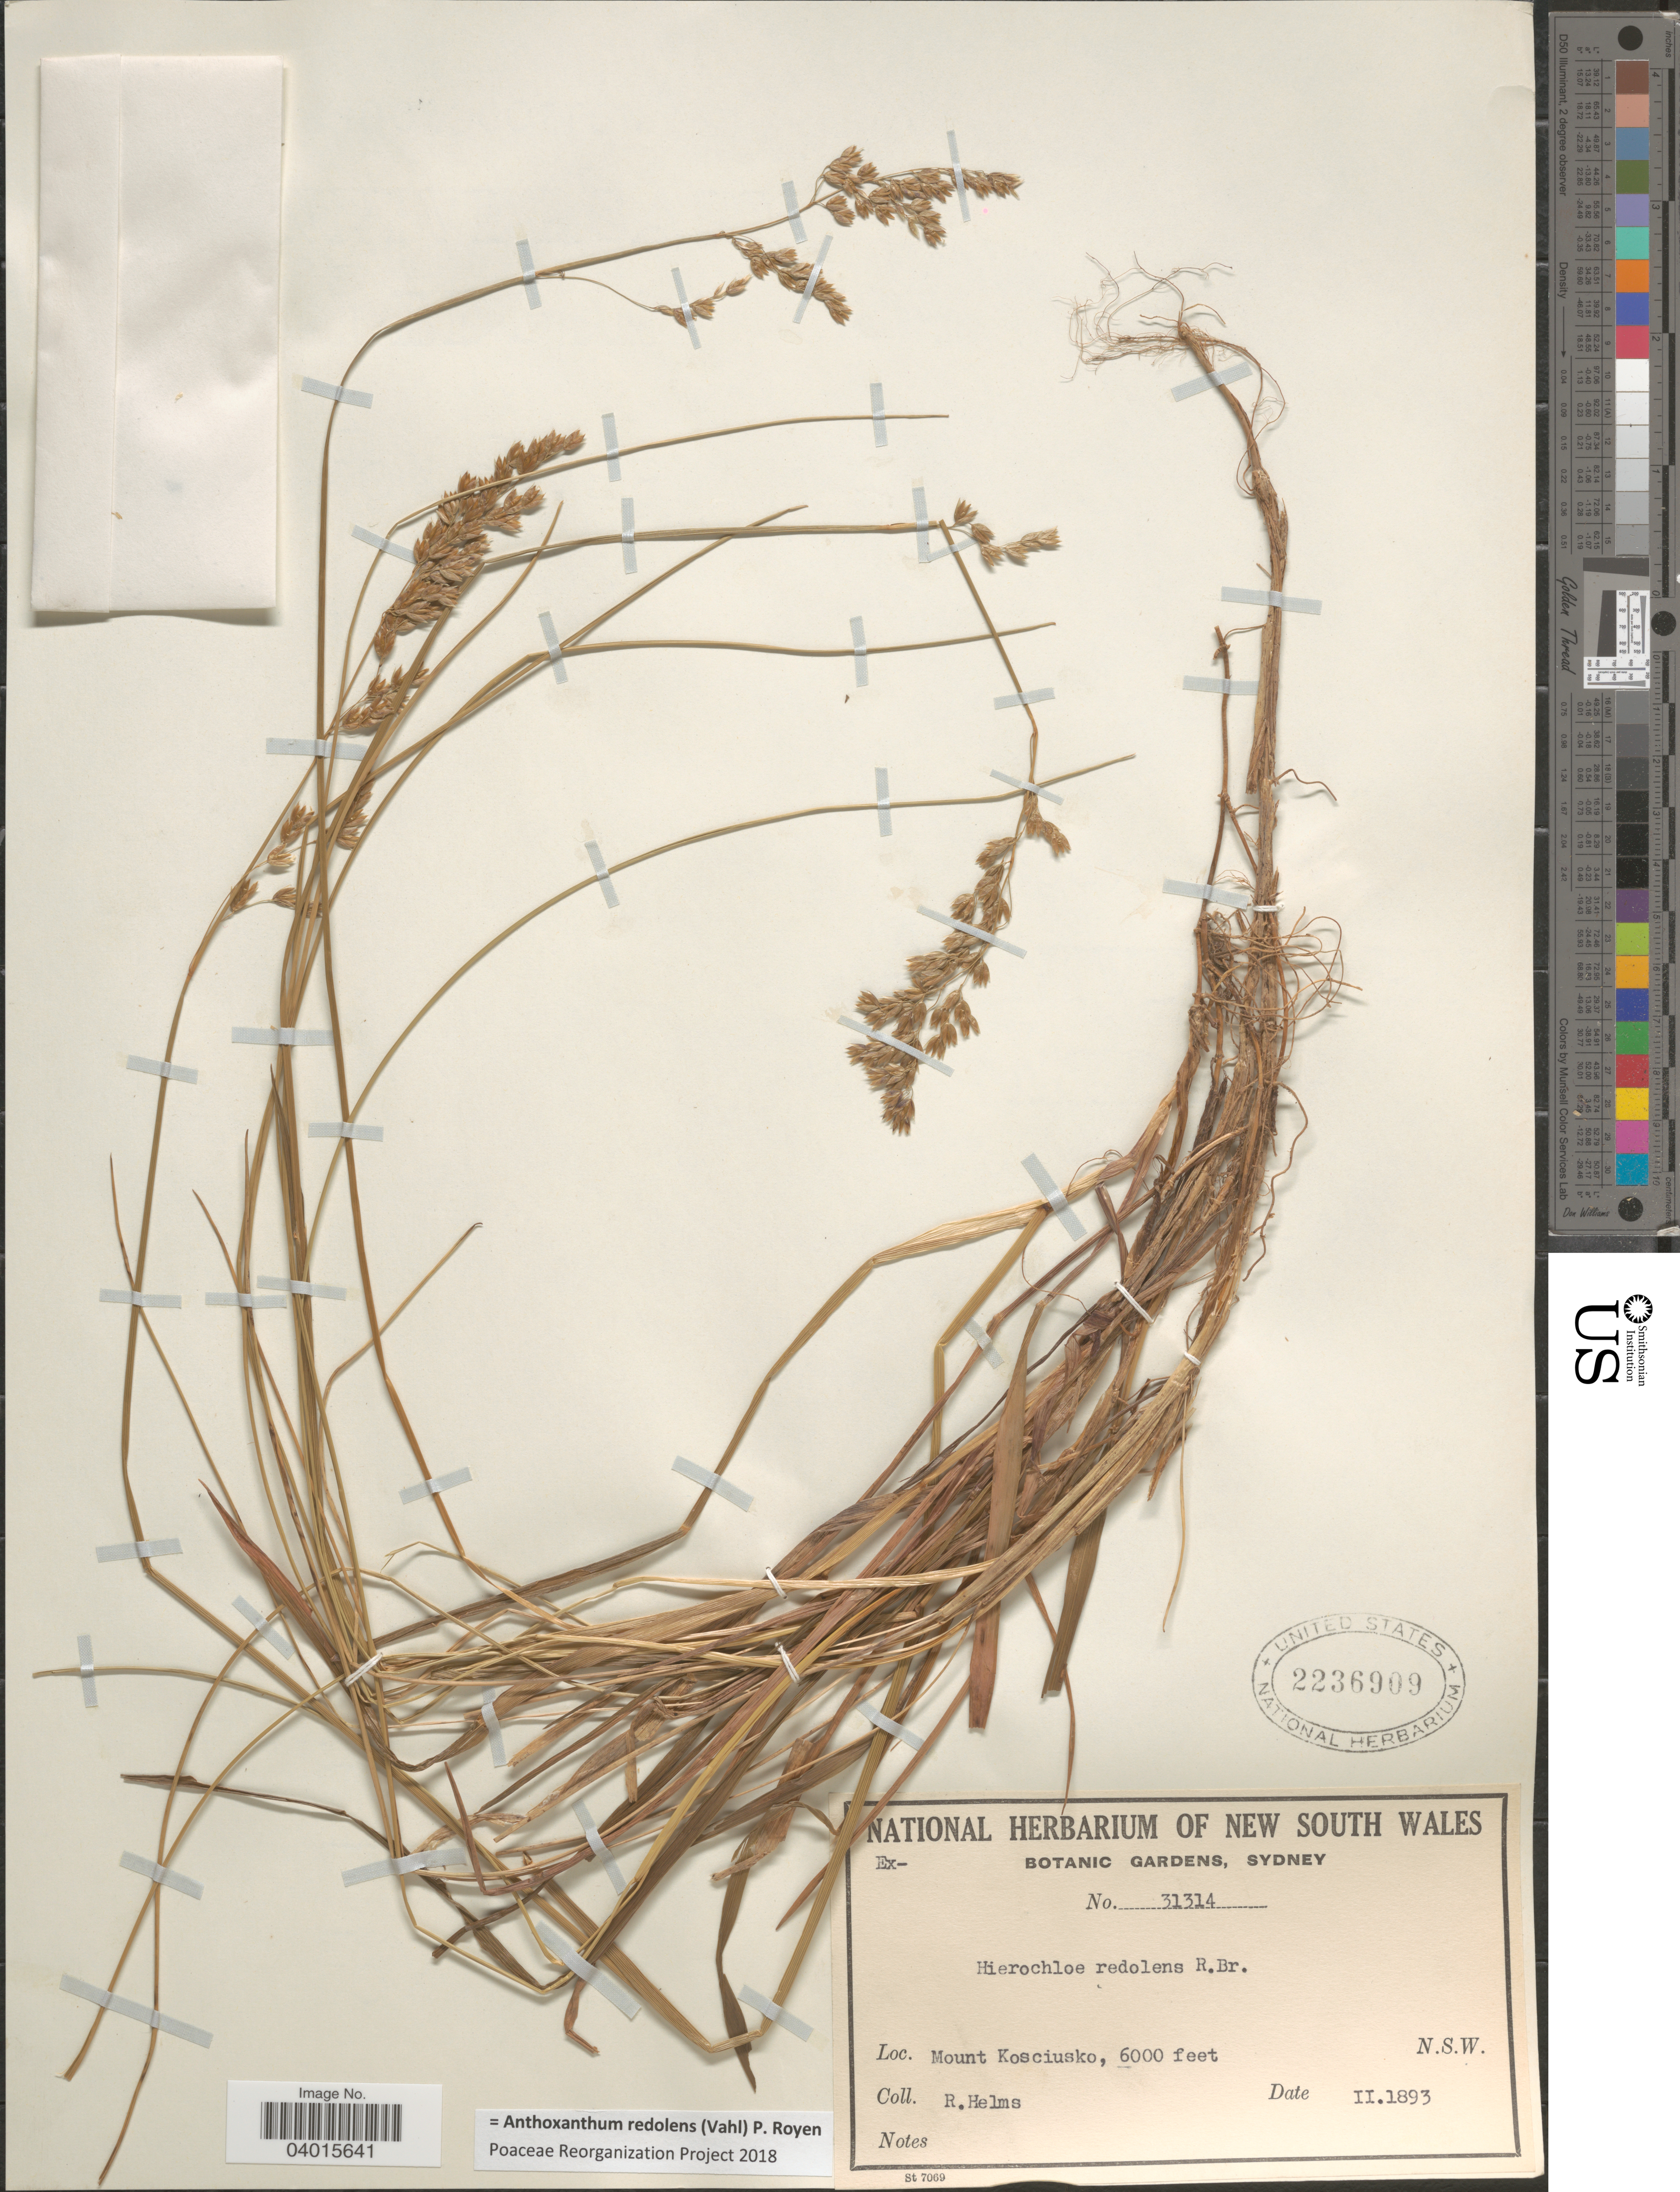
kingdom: Plantae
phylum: Tracheophyta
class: Liliopsida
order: Poales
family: Poaceae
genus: Anthoxanthum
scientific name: Anthoxanthum redolens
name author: (Vahl) P. Royen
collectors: R. Helms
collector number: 31314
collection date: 1893-02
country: Australia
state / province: New South Wales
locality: Mount Kosciusko.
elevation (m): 1829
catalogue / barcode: US 2236909